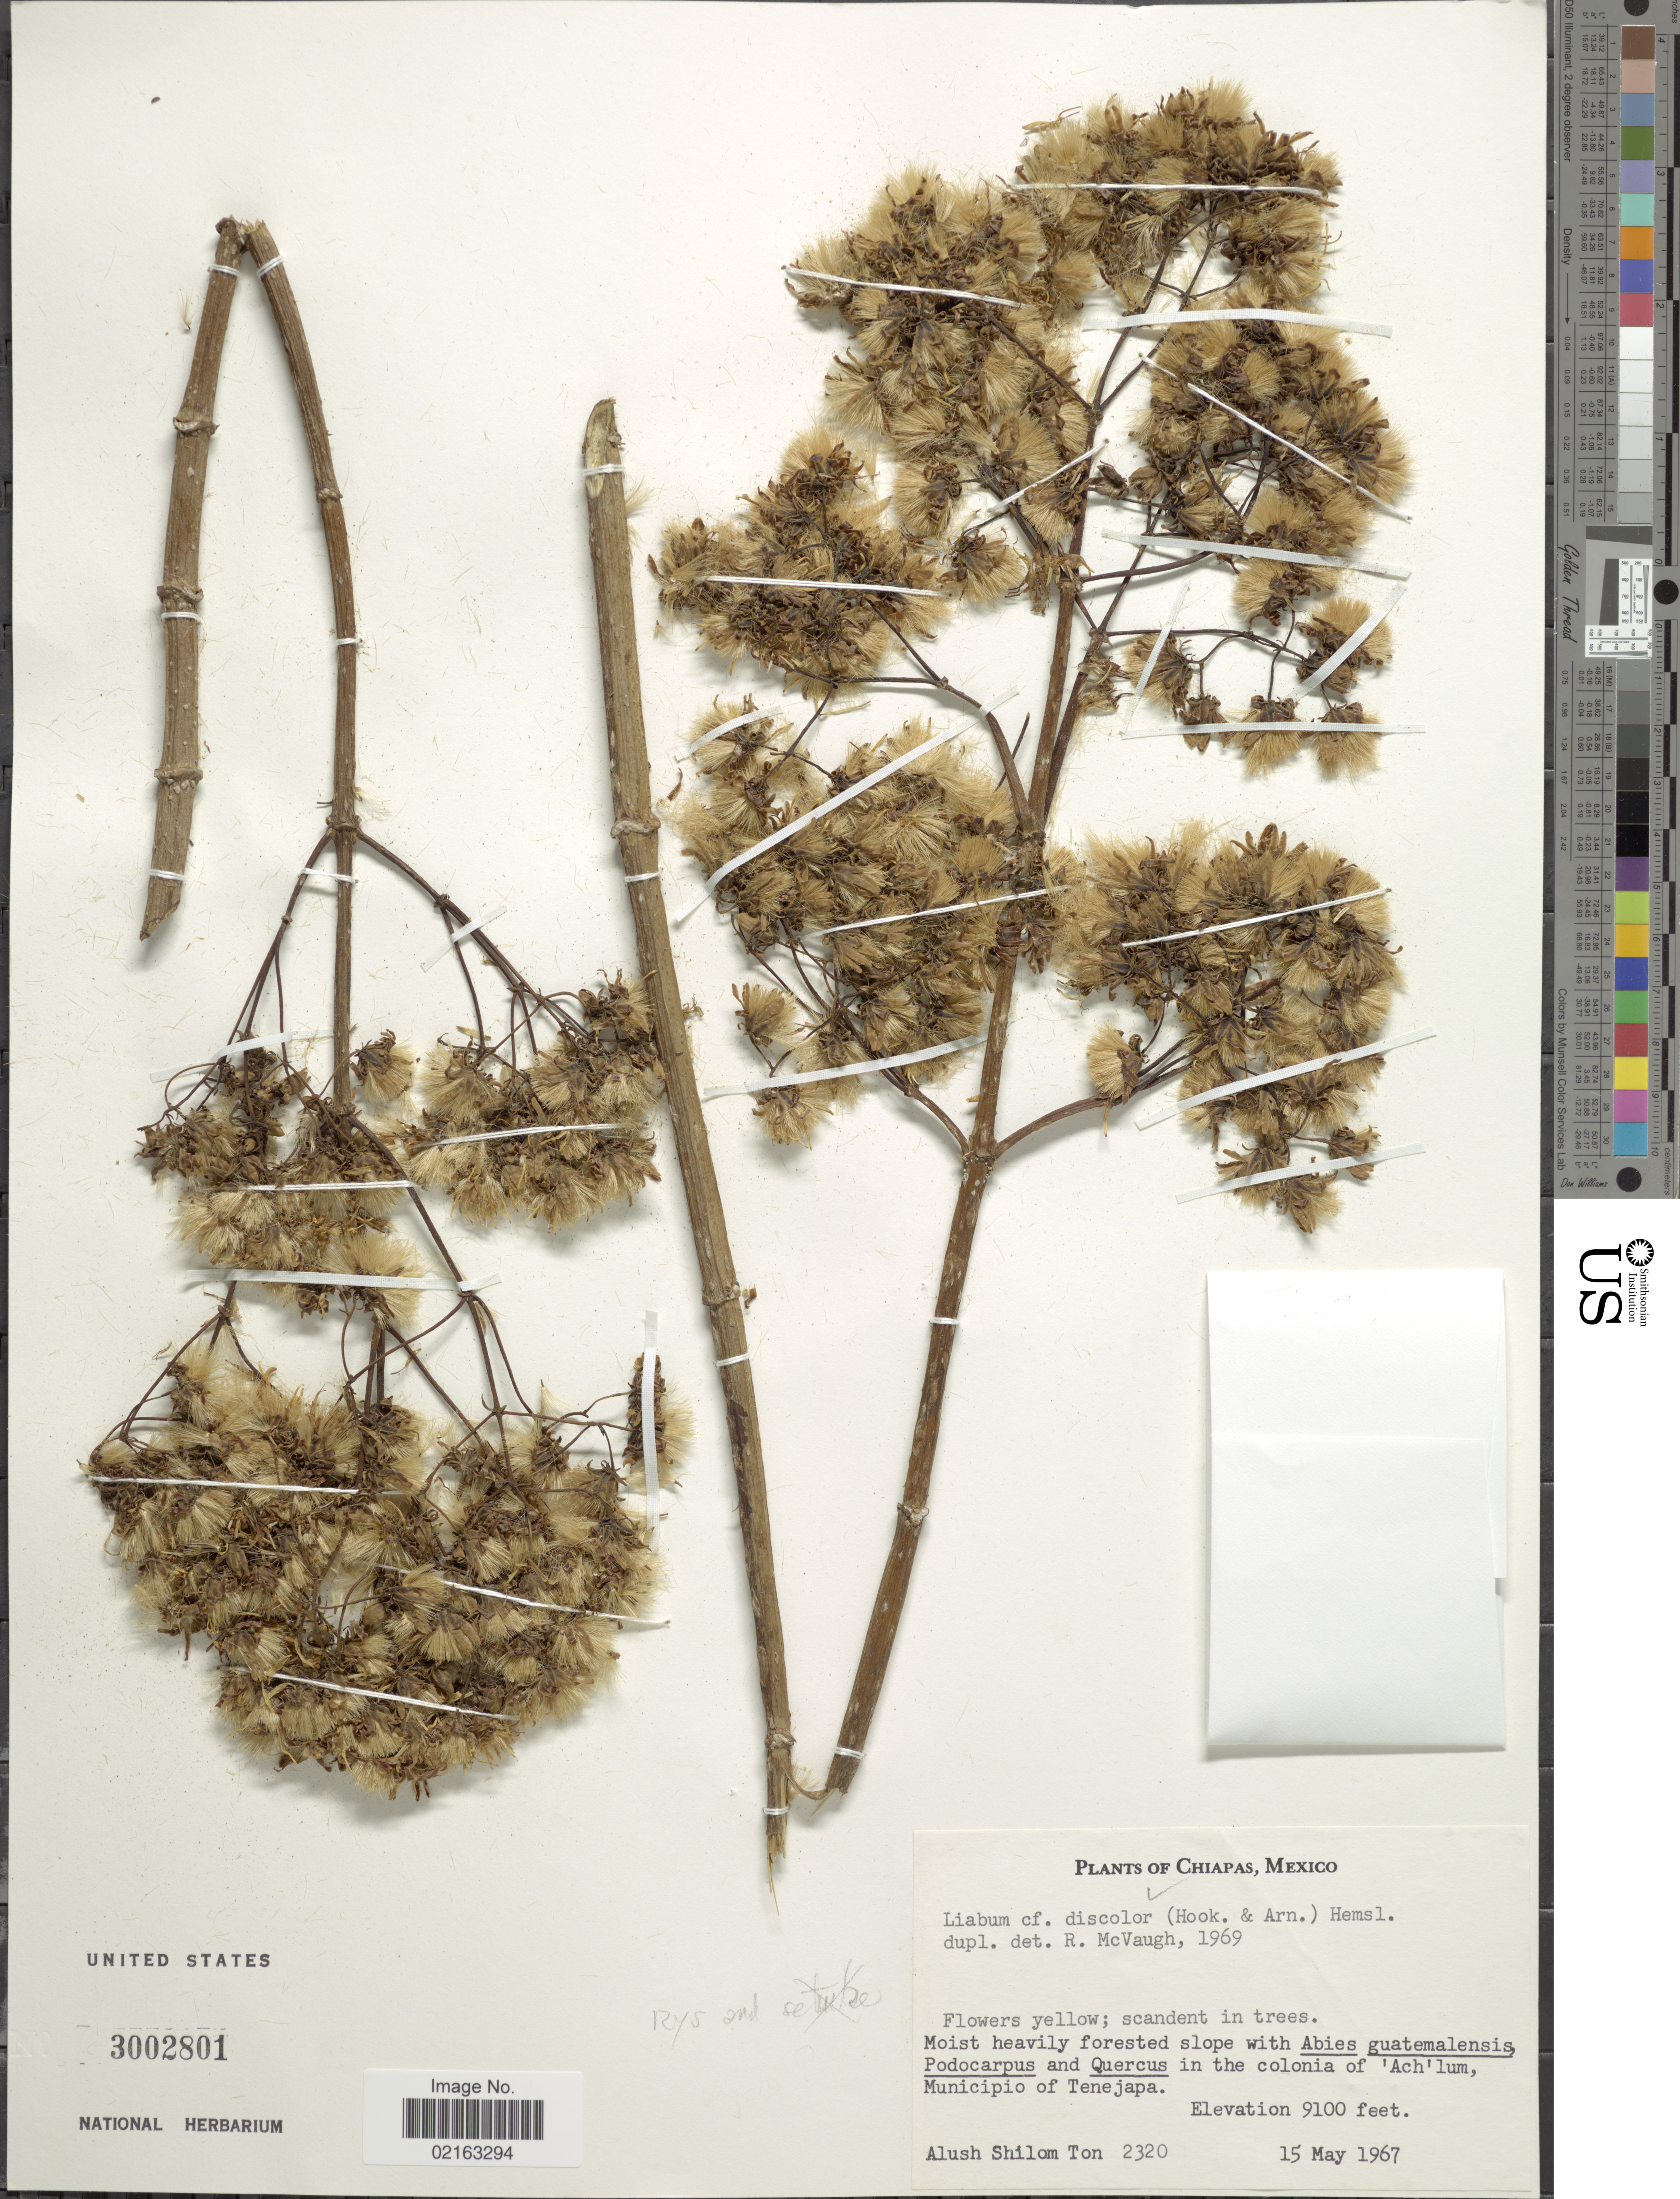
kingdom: Plantae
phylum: Tracheophyta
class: Magnoliopsida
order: Asterales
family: Asteraceae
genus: Sinclairia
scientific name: Sinclairia discolor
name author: Hook. & Arn.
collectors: A. M. Ton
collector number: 2320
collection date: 1967-05-15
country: Mexico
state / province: Chiapas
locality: In the colonia of 'Ach' lum, Municipio of Tenejapa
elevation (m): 2774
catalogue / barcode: US 3002801